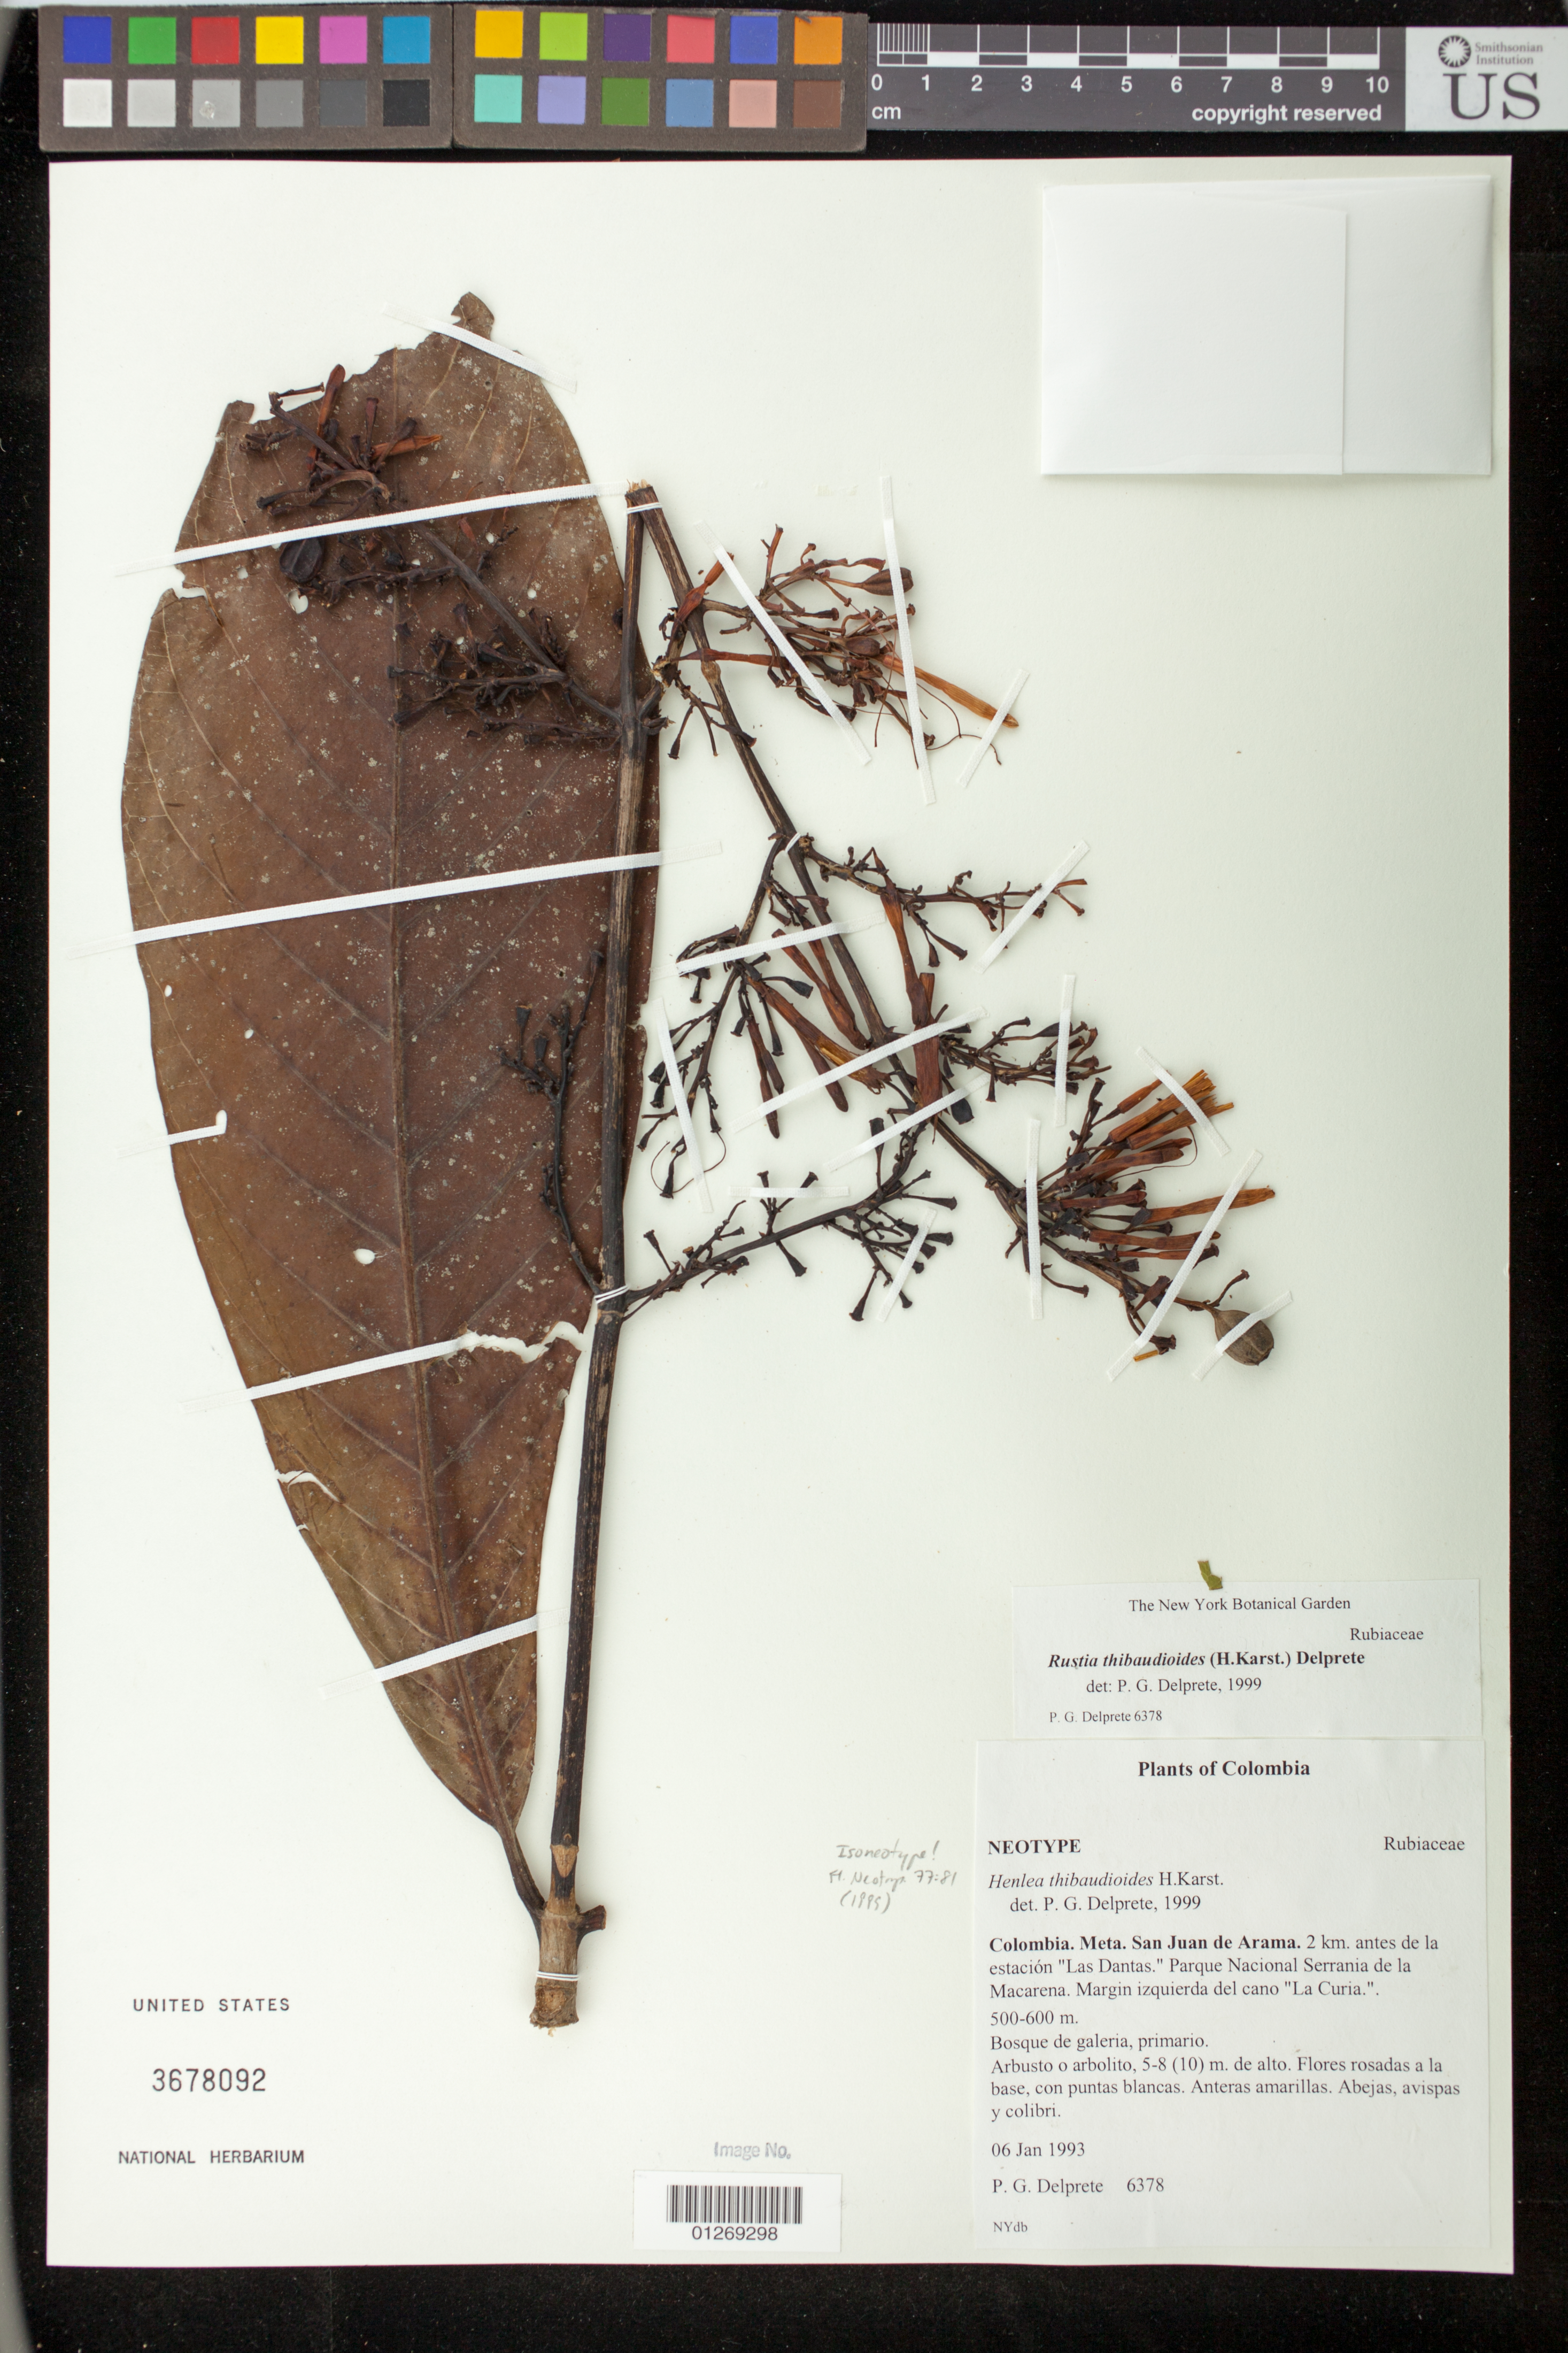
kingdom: Plantae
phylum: Tracheophyta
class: Magnoliopsida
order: Gentianales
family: Rubiaceae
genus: Henlea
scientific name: Henlea thibaudioides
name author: H. Karst.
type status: Isoneotype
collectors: P. G. Delprete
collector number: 6378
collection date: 1993-01-06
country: Colombia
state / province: Metá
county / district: San Juan de Arama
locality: Meta. San Juan de Arama. 2 km antes de la estación "Las Dantas". Parque Nacional Serrania de la Macarena. Margin ezquierda del cano "La Curia"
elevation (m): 500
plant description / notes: Specimen received labeled as "neotype" but is an isoneotype (neotype is at NY)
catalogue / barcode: US 3678092